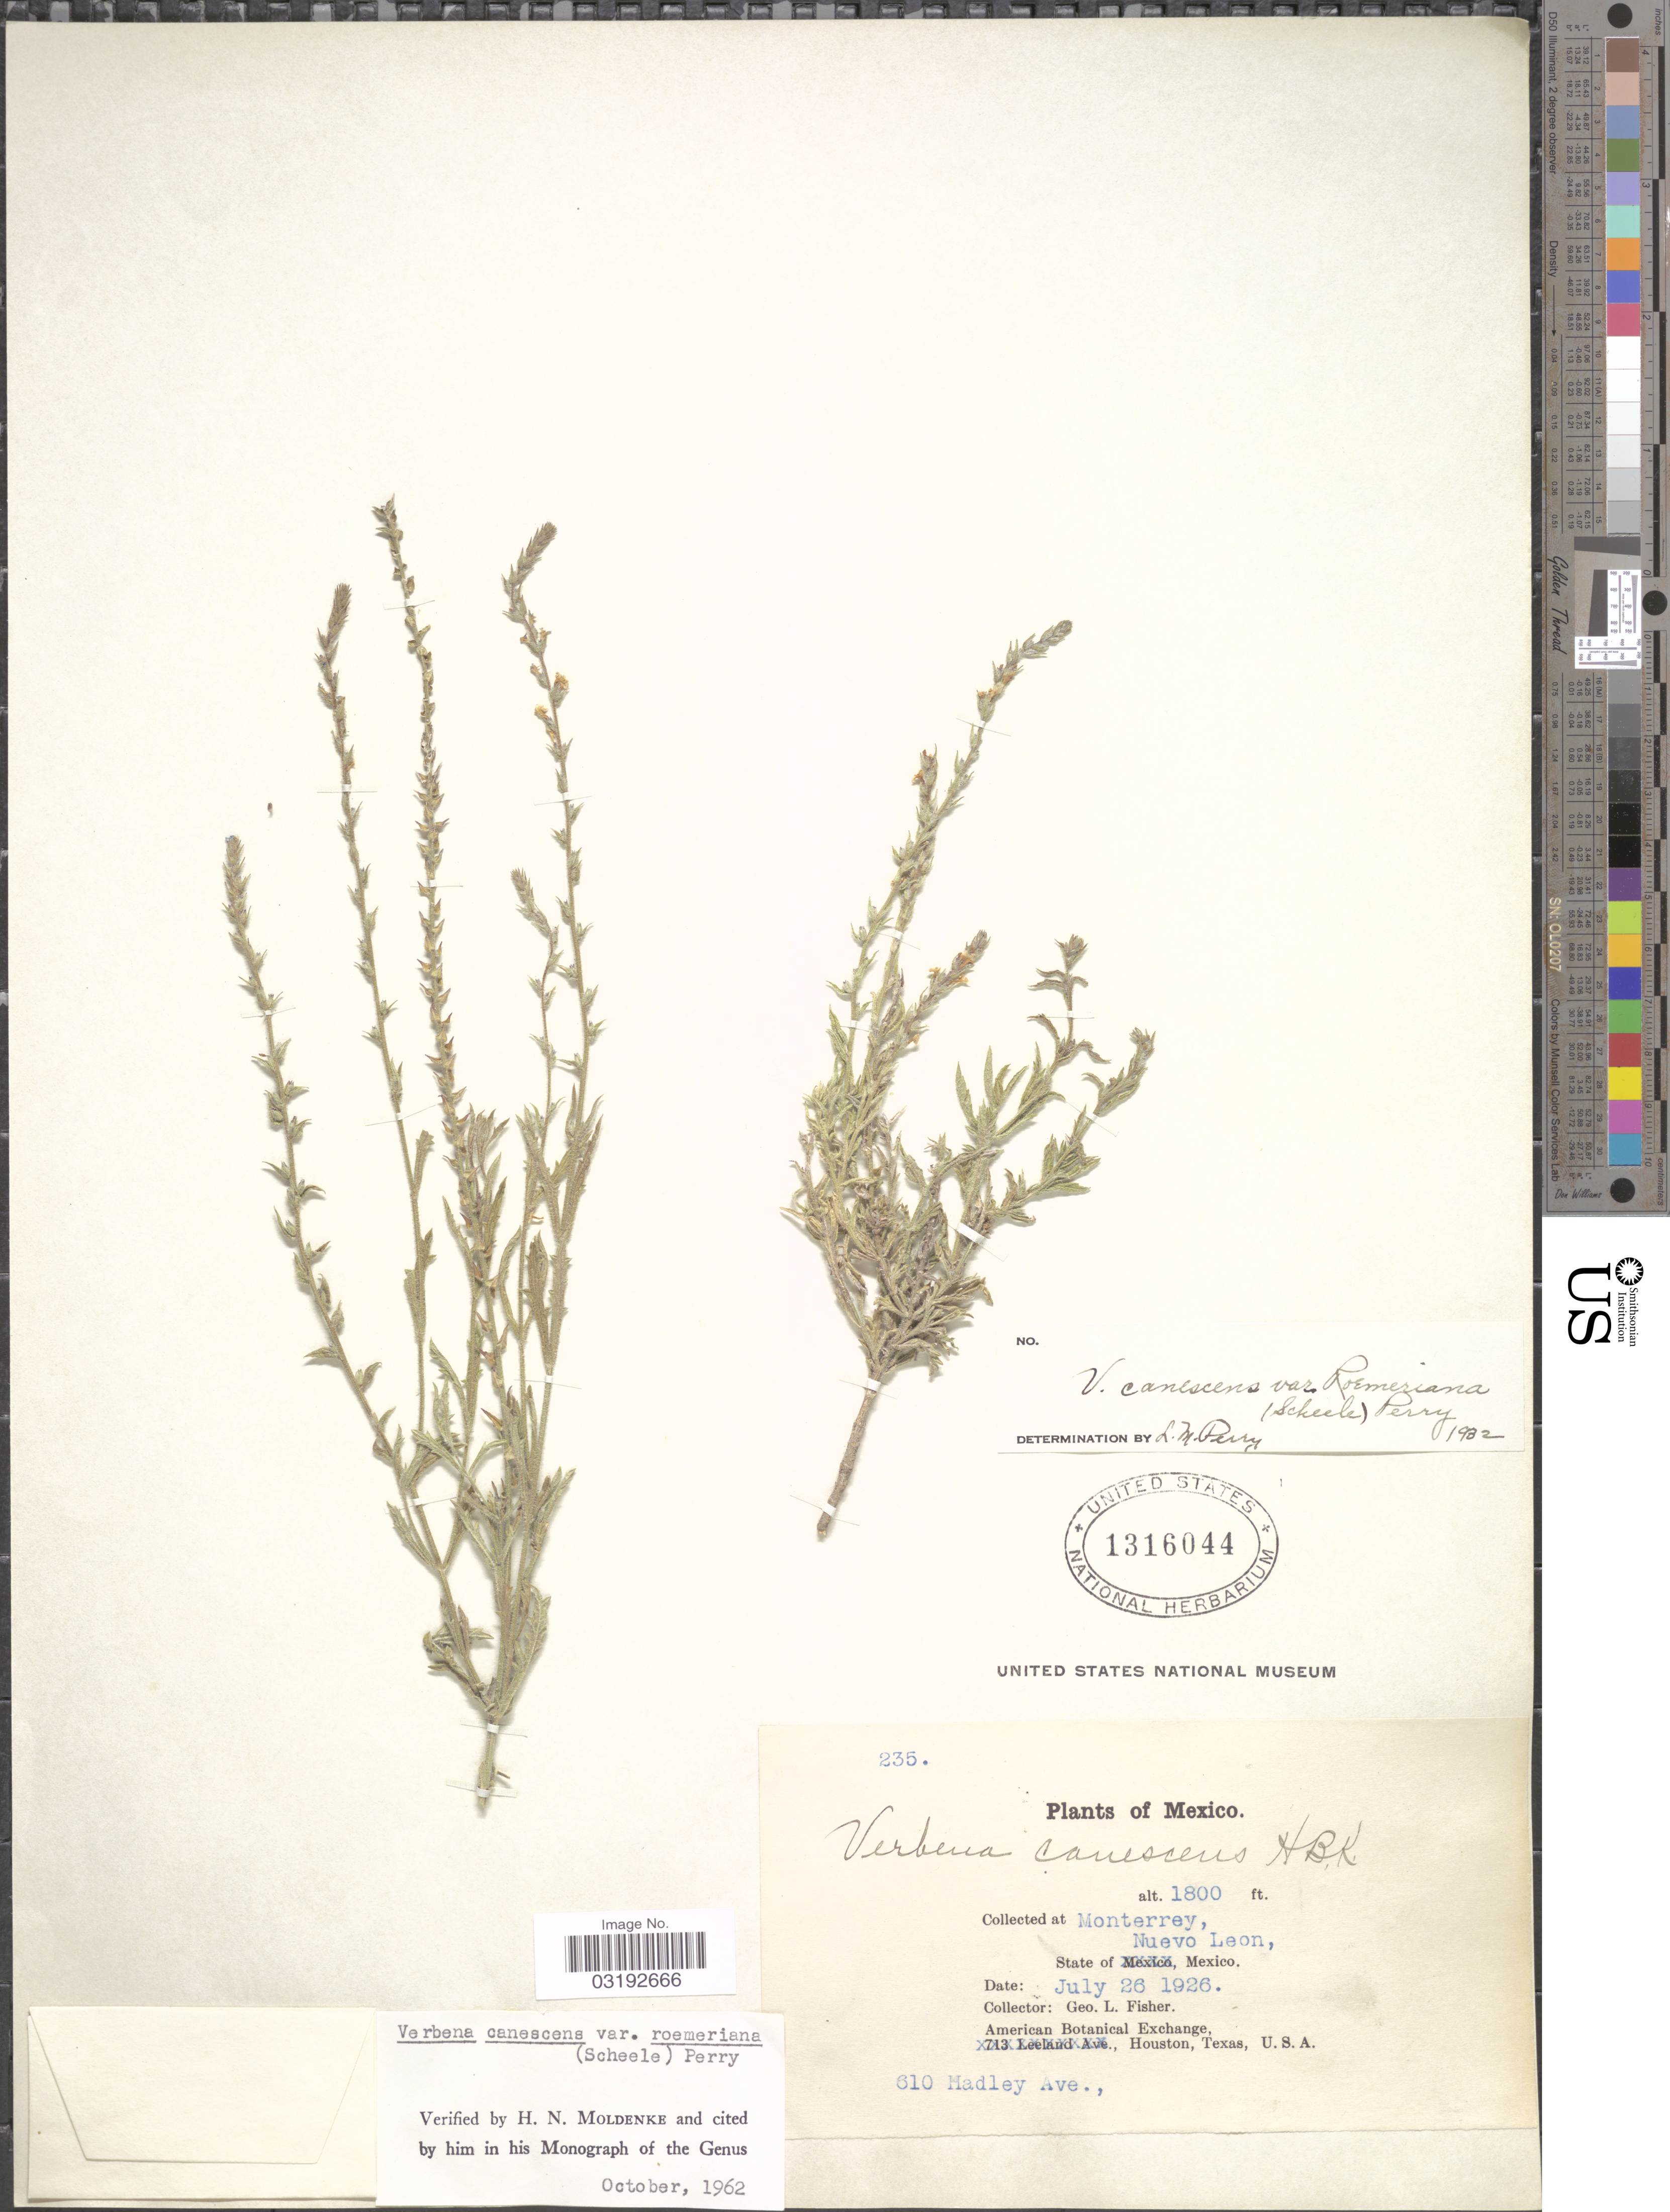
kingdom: Plantae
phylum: Tracheophyta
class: Magnoliopsida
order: Lamiales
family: Verbenaceae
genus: Verbena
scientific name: Verbena canescens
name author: Kunth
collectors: G. L. Fisher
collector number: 235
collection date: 1926-07-26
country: Mexico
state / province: Nuevo León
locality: Monterrey.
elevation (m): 549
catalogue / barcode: US 1316044